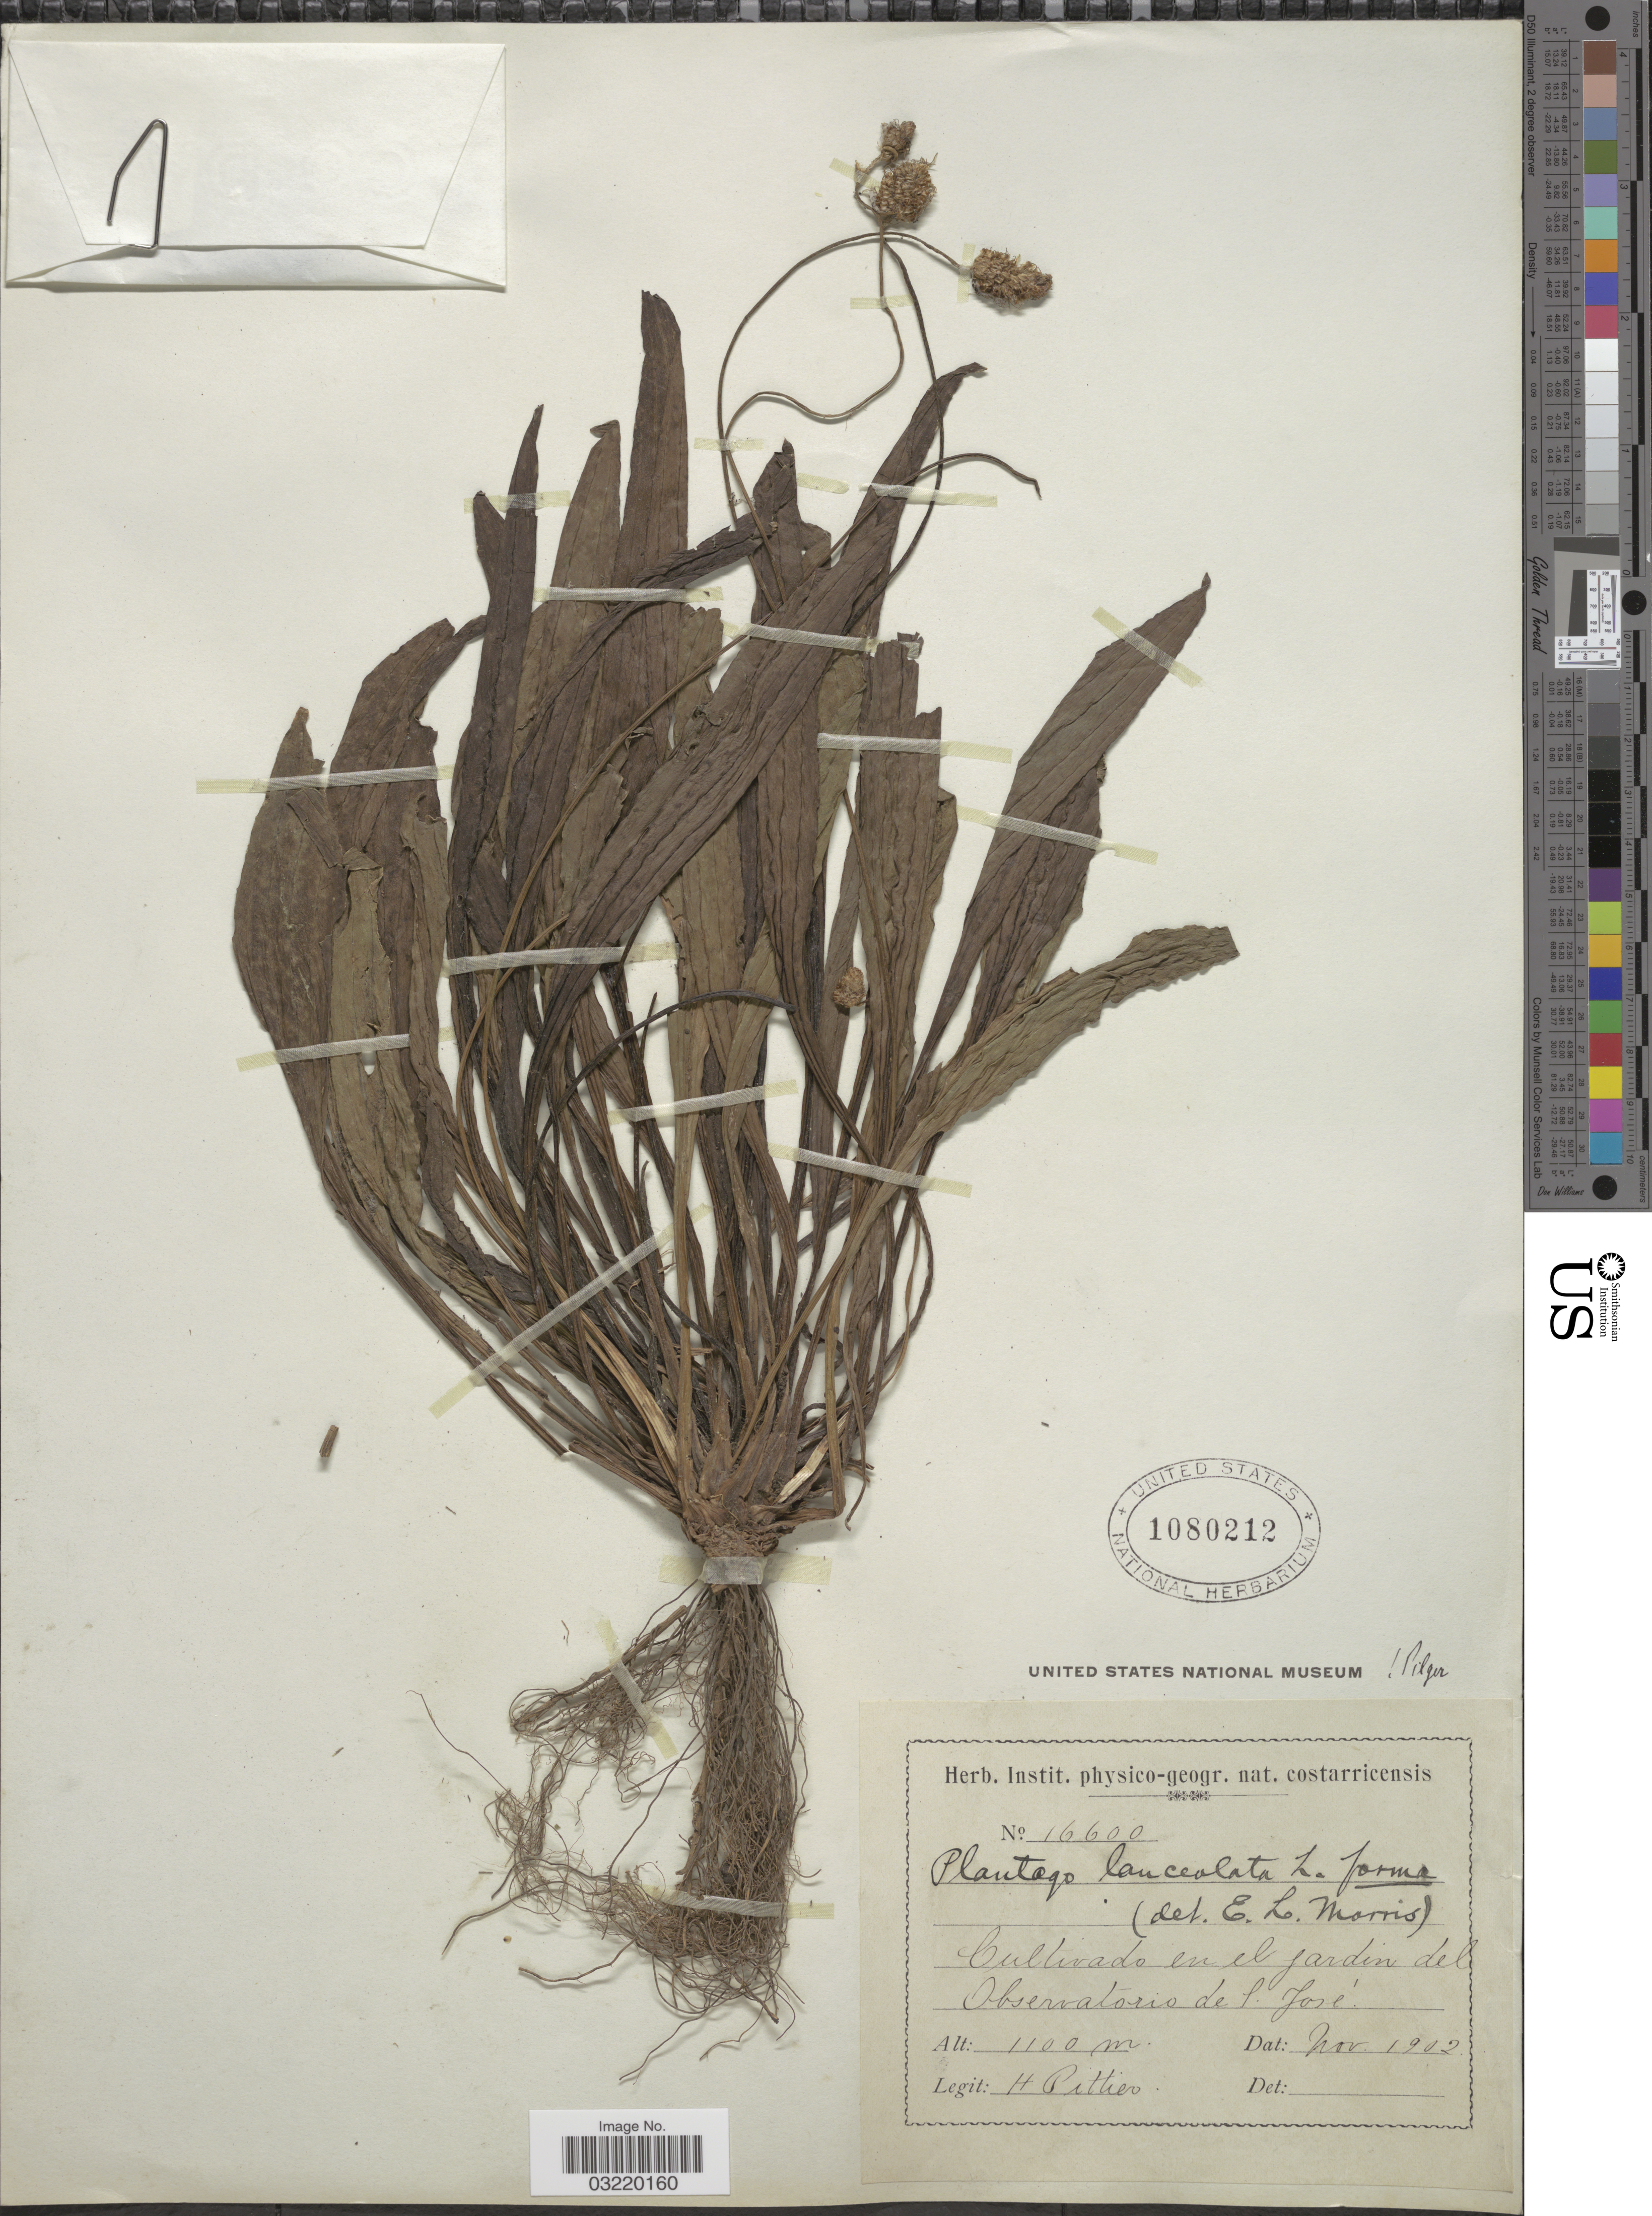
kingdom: Plantae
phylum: Tracheophyta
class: Magnoliopsida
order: Lamiales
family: Plantaginaceae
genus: Plantago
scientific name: Plantago lanceolata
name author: L.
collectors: H. F. Pittier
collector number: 16600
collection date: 1902-11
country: Costa Rica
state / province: San José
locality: Cultivado en el jardin del Observatorio de S. José.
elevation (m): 1100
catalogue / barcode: US 1080212